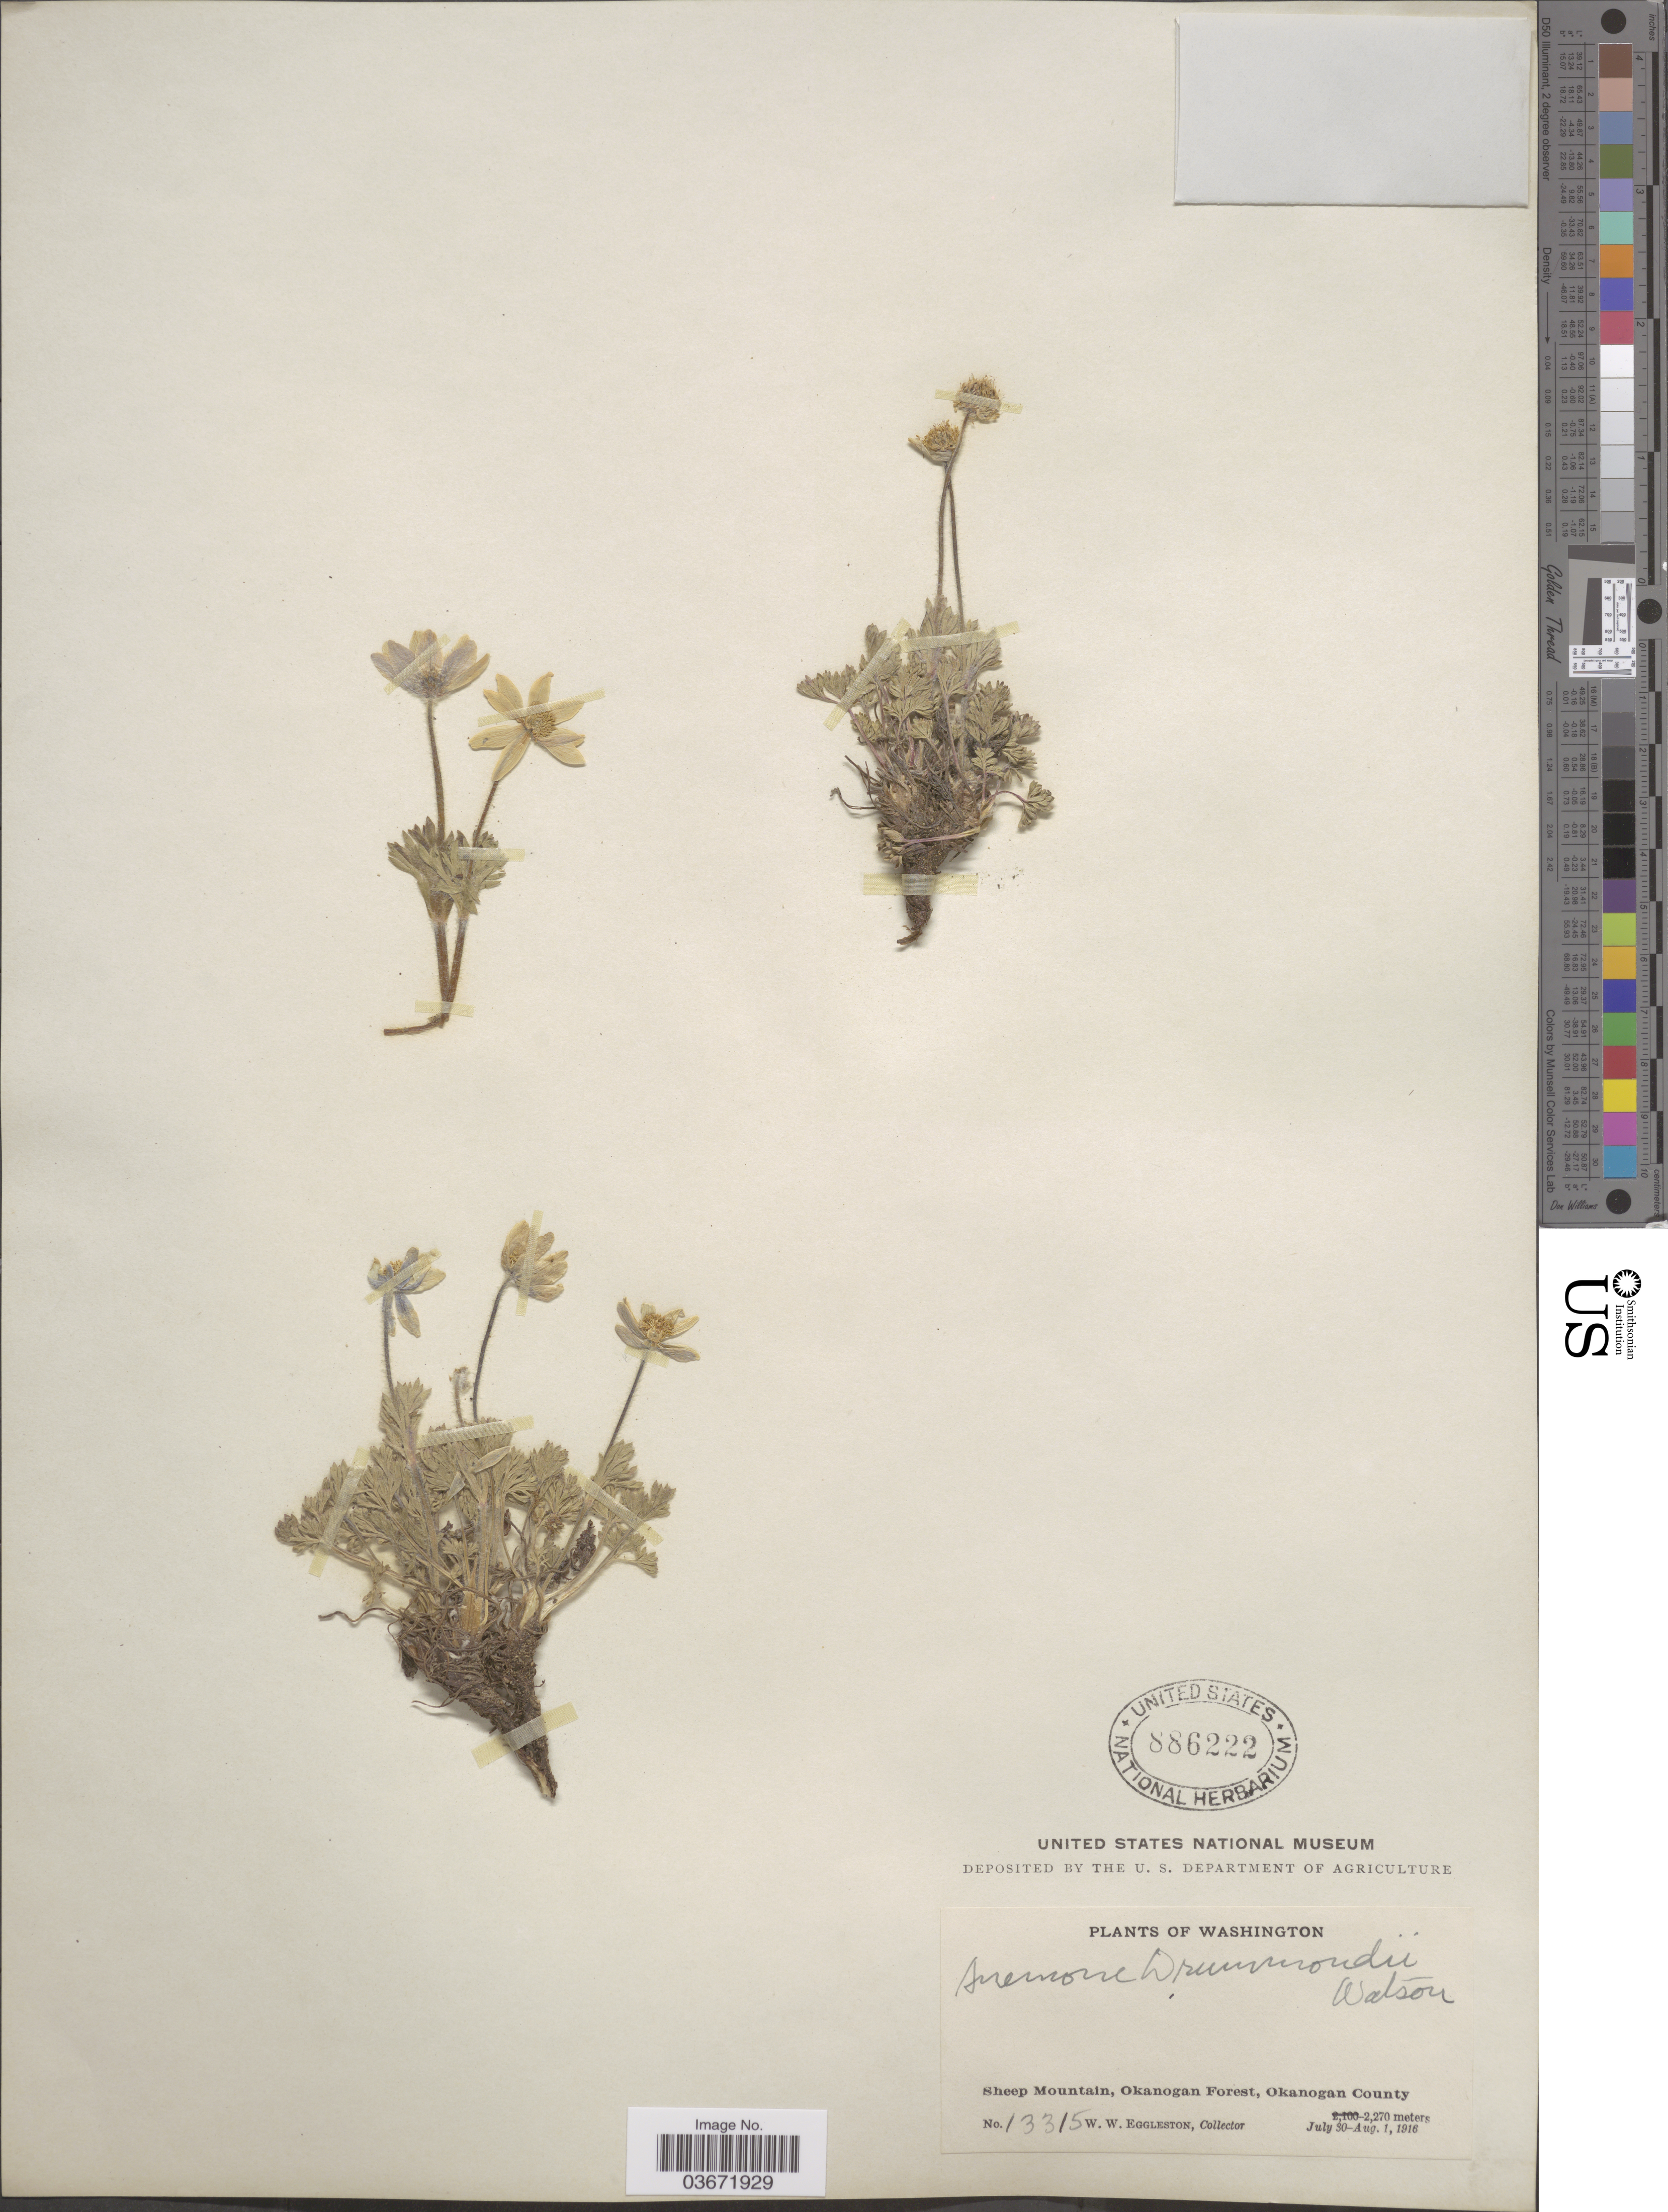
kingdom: Plantae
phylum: Tracheophyta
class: Magnoliopsida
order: Ranunculales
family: Ranunculaceae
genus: Anemone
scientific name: Anemone drummondii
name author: S. Watson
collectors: W. W. Eggleston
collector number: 13315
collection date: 1916-07-30/1916-08-01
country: United States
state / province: Washington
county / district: Okanogan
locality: Sheep Mountain, Okanogan Forest, Okanogan County.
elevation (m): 2270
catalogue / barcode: US 886222